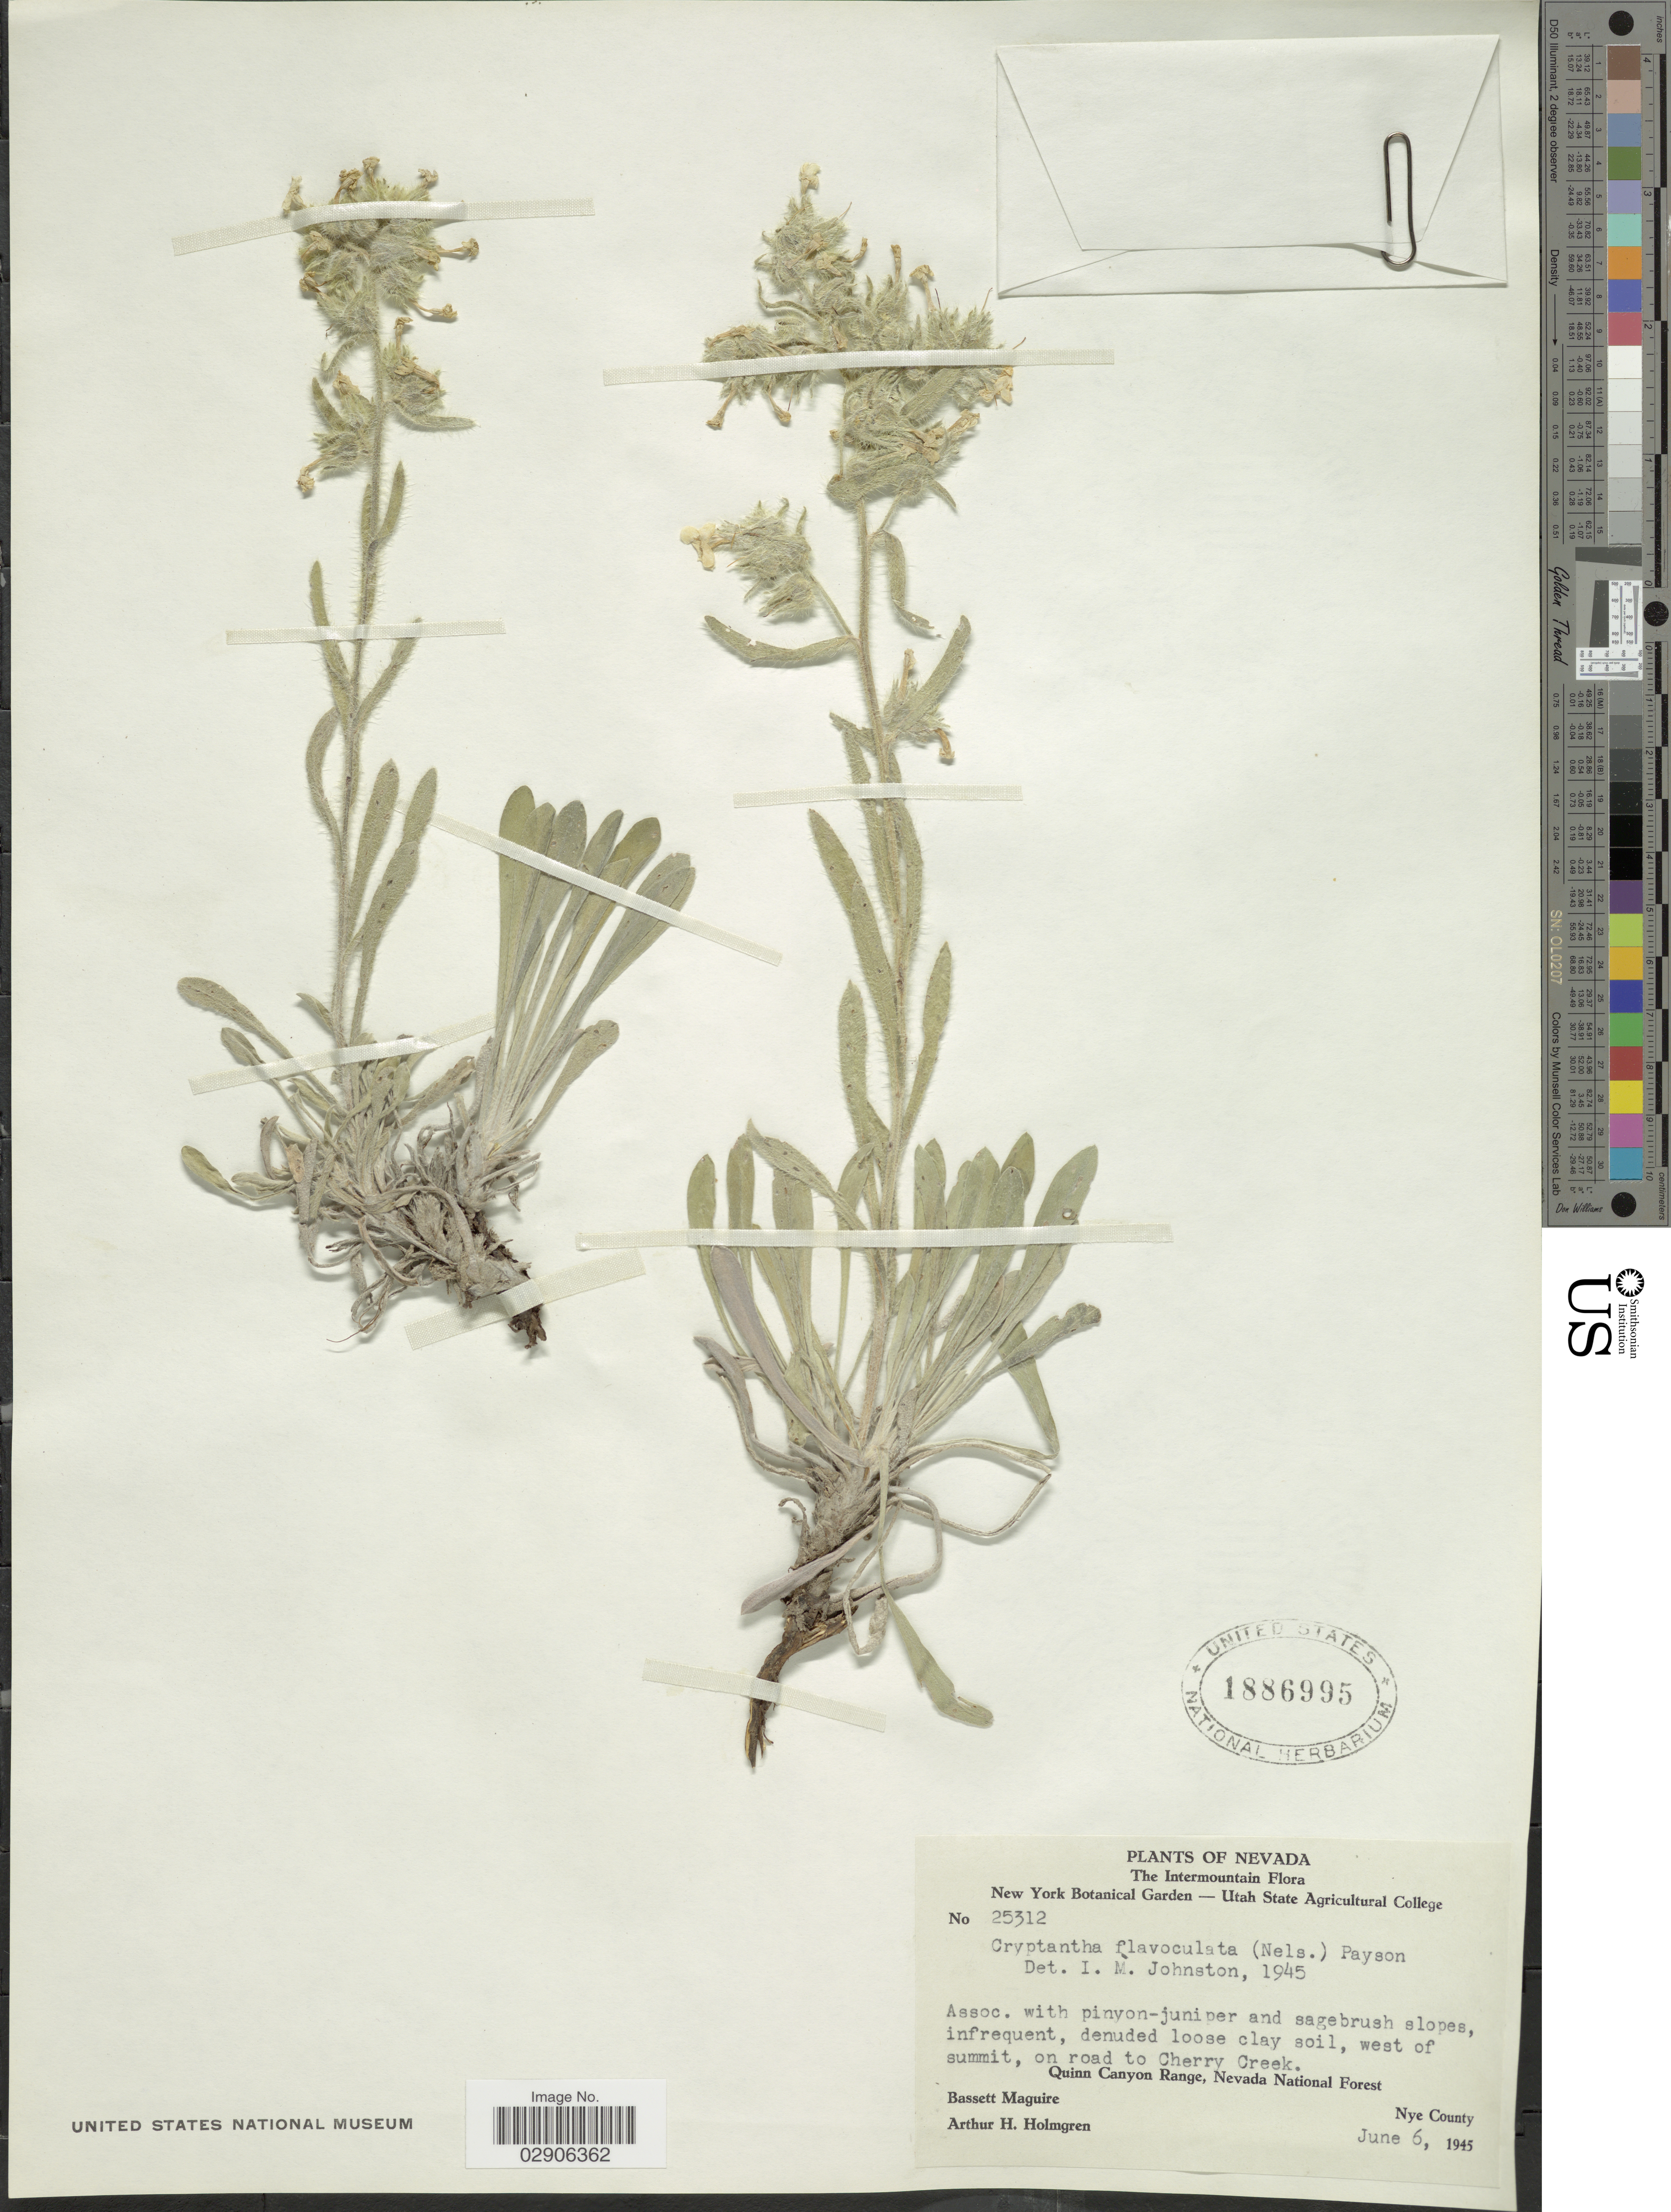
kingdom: Plantae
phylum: Tracheophyta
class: Magnoliopsida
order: Boraginales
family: Boraginaceae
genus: Cryptantha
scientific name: Cryptantha flavoculata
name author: (A. Nelson) Payson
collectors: B. Maguire & A. H. Holmgren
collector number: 25312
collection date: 1945-06-06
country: United States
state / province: Nevada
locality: The Intermountain. West of summit, on road to Cherry Creek. Quinn Canyon Range, Nevada National Forest. Nye County.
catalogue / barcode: US 1886995